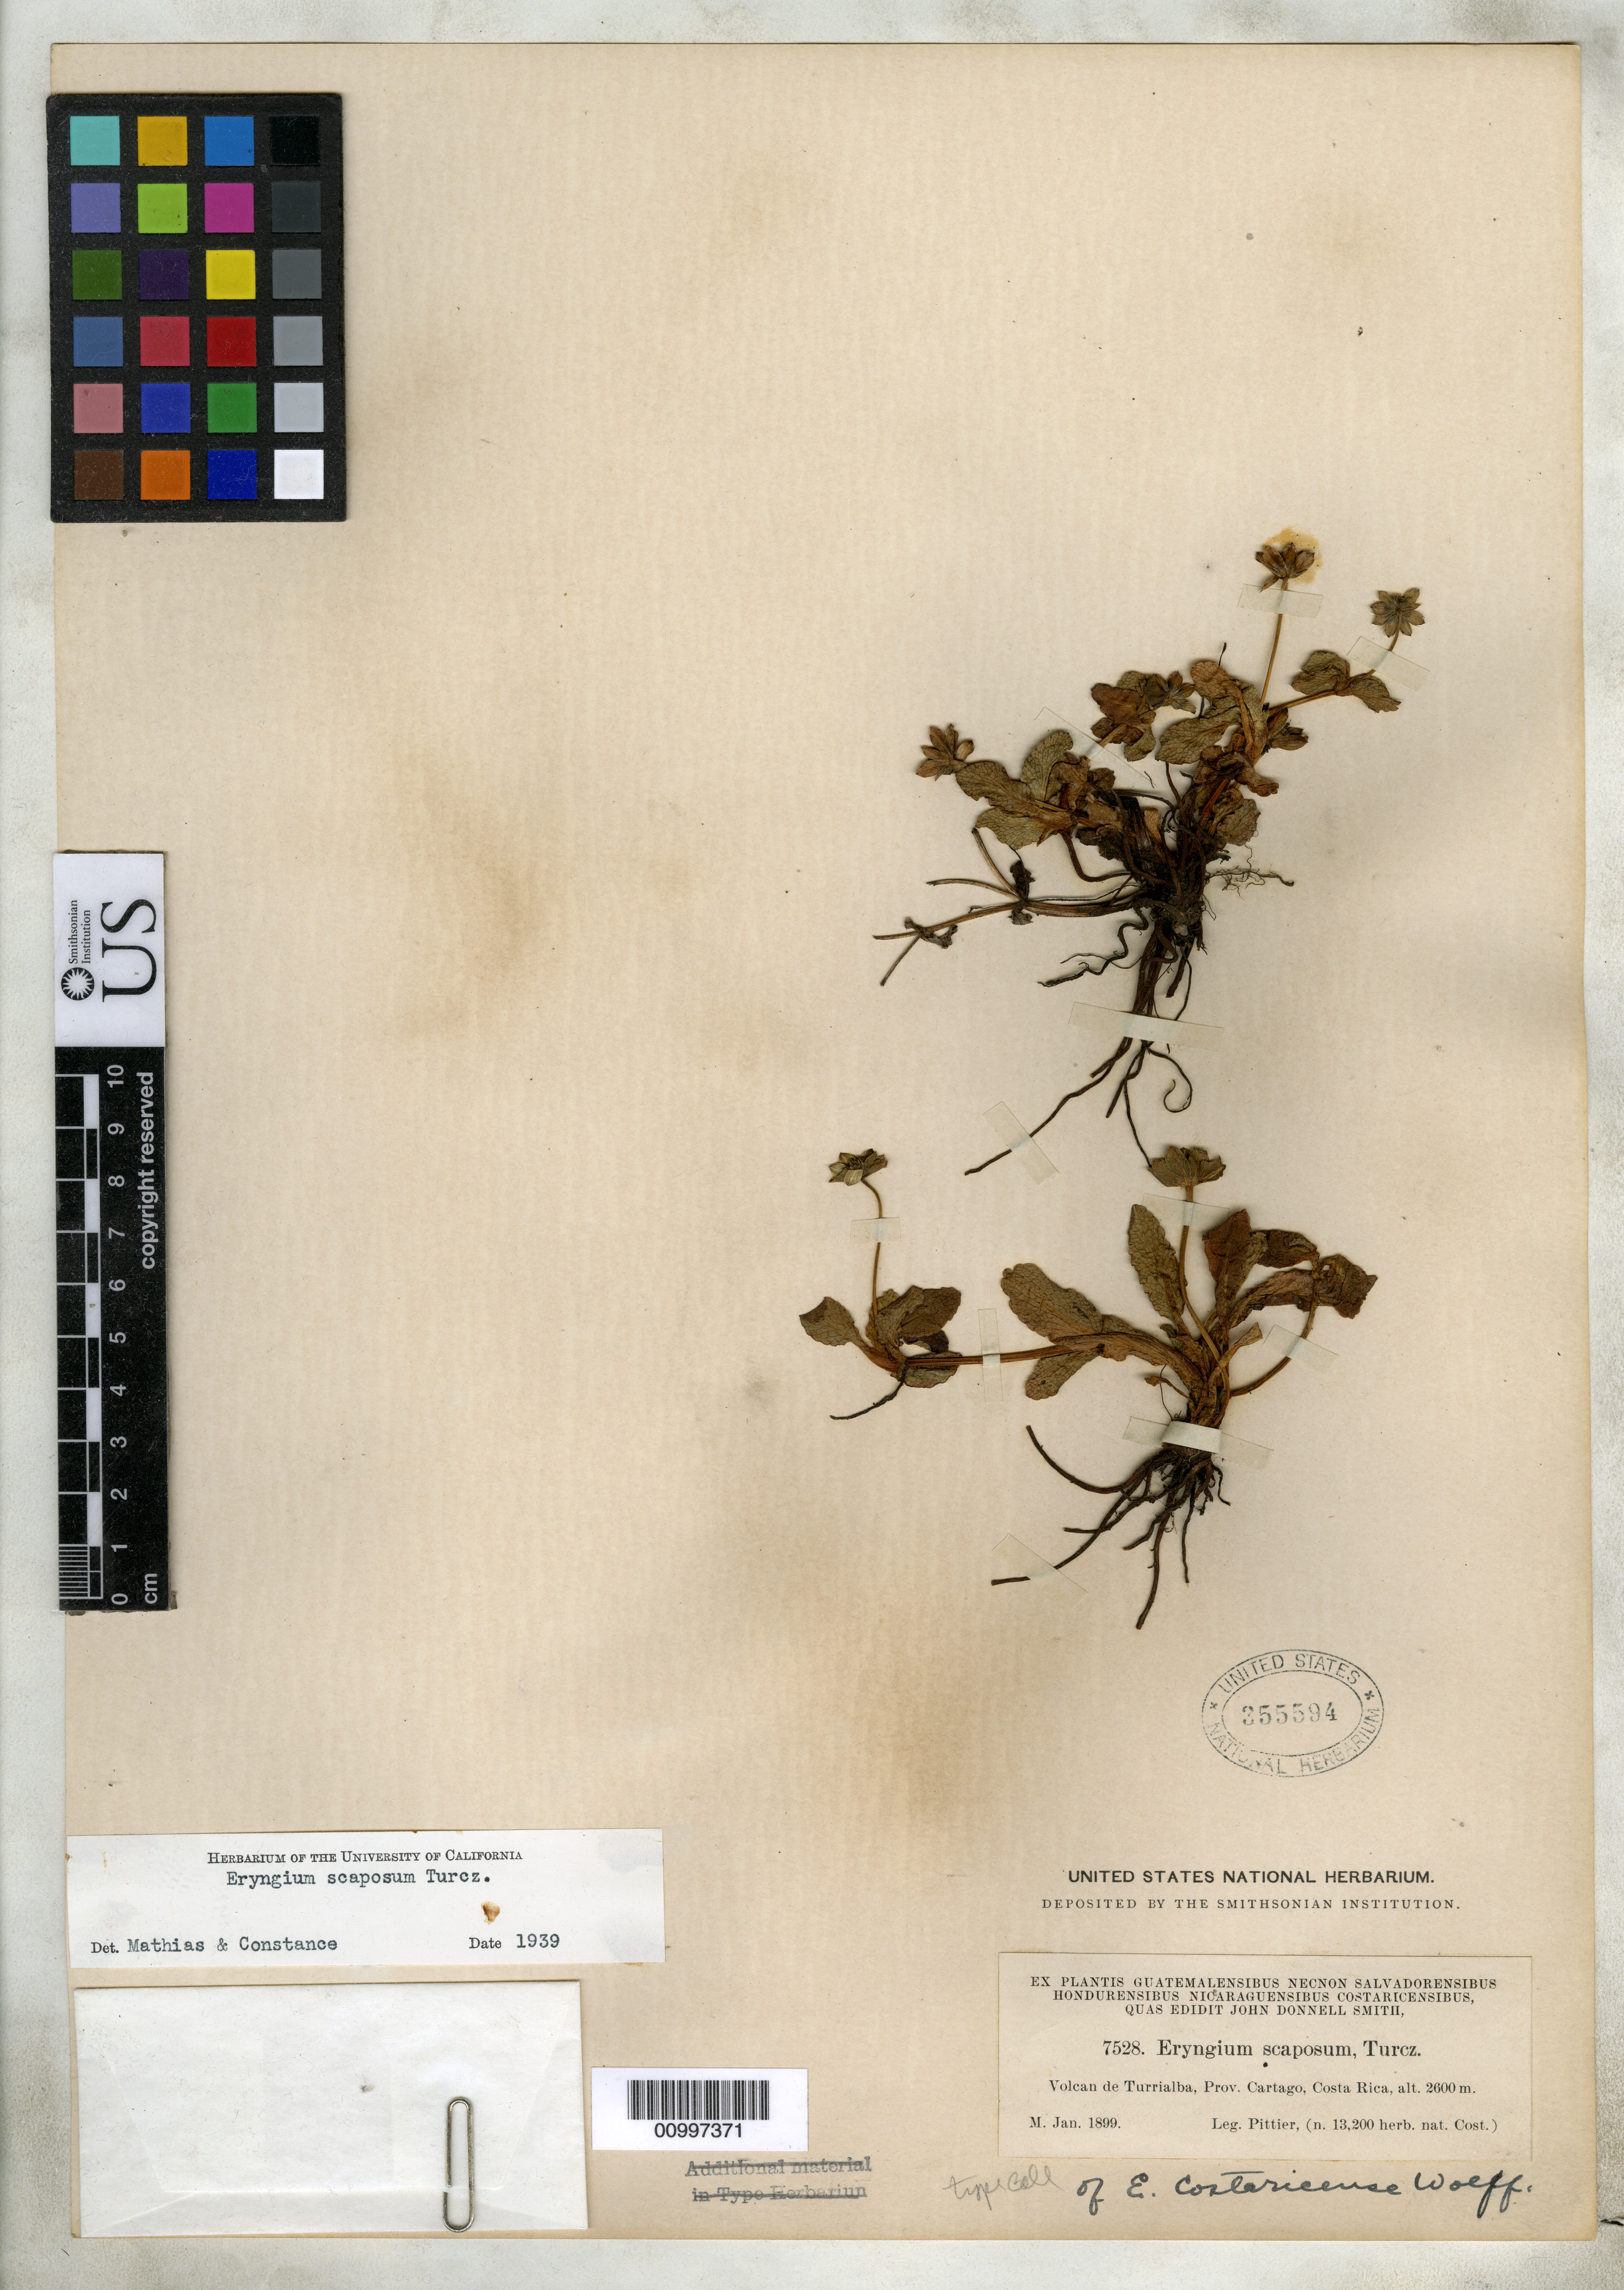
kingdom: Plantae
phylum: Tracheophyta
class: Magnoliopsida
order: Apiales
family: Apiaceae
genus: Eryngium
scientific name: Eryngium costaricense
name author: H. Wolff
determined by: Mathias, M. E.; Constance, L.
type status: Isotype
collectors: H. F. Pittier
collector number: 7528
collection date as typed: Jan 1899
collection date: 1899-01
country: Costa Rica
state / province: Cartago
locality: Volcan de Turrialba.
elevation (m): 2600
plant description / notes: Herb. nat. Cost. number 13200.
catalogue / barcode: US 355594